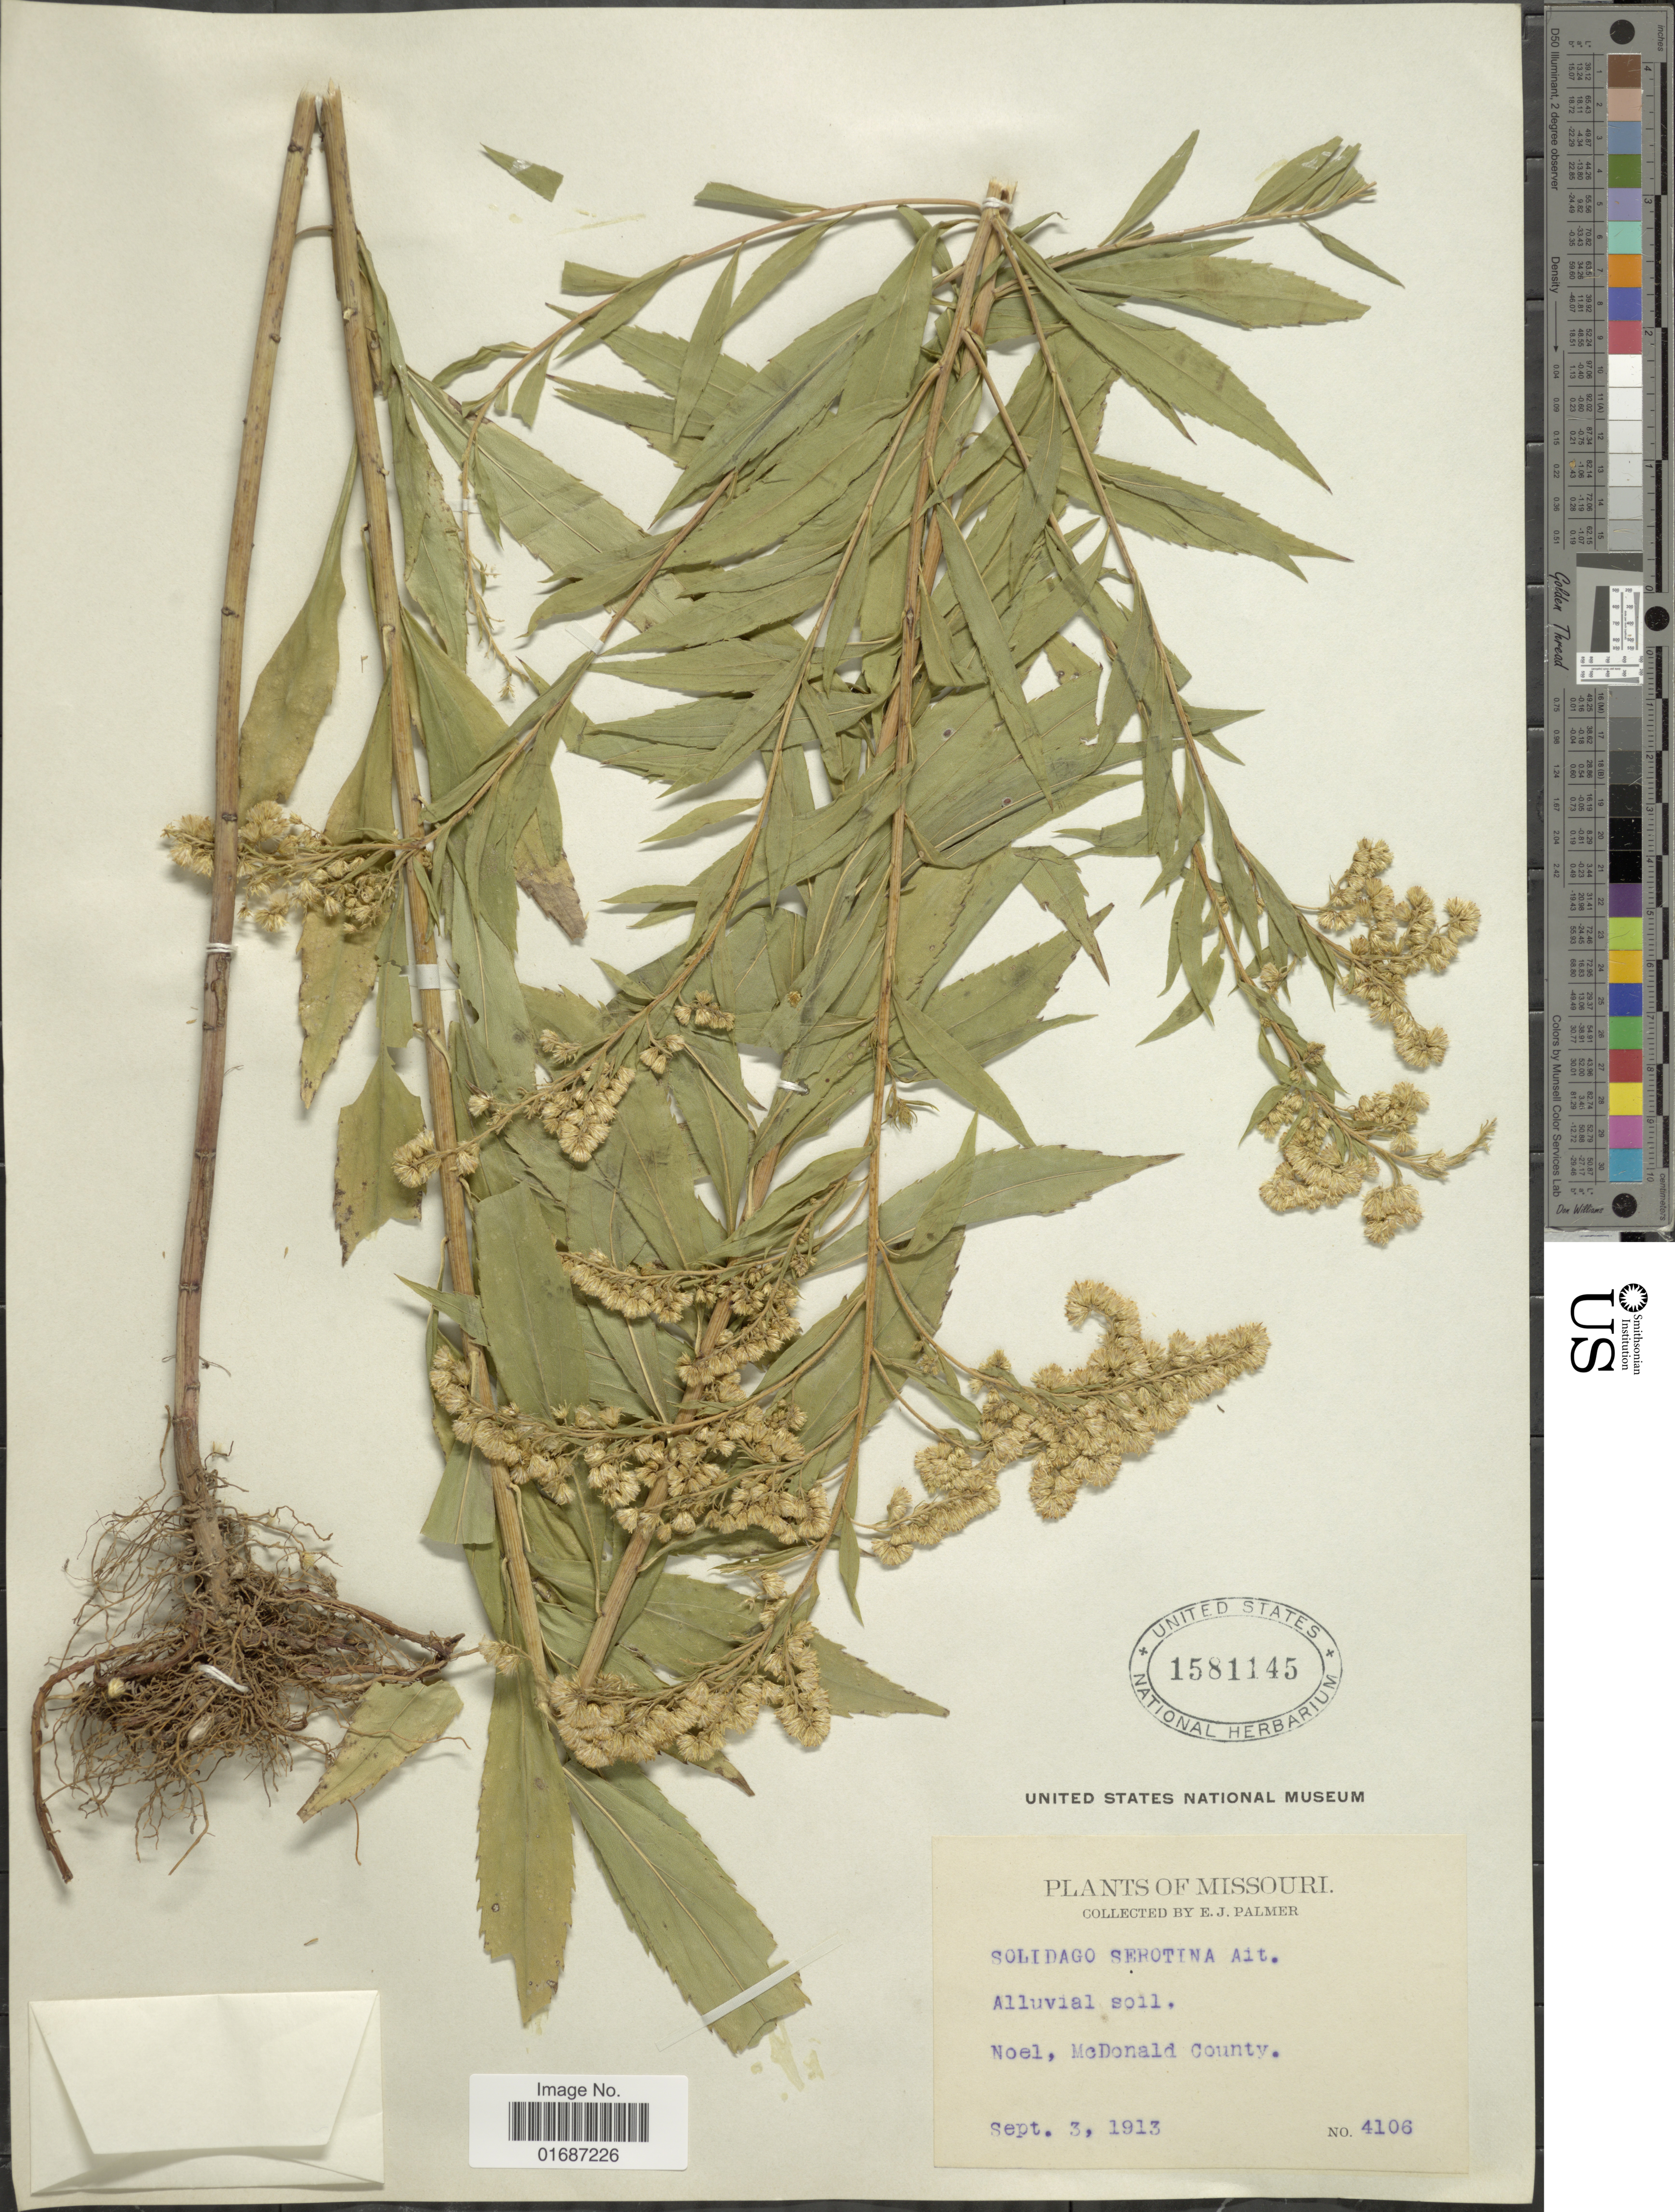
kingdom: Plantae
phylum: Tracheophyta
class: Magnoliopsida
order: Asterales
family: Asteraceae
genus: Solidago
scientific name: Solidago gigantea var. leiophylla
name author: Fernald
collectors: E. J. Palmer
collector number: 4106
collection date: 1913-09-03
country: United States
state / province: Missouri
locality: Noel, McDonald County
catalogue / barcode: US 1581145